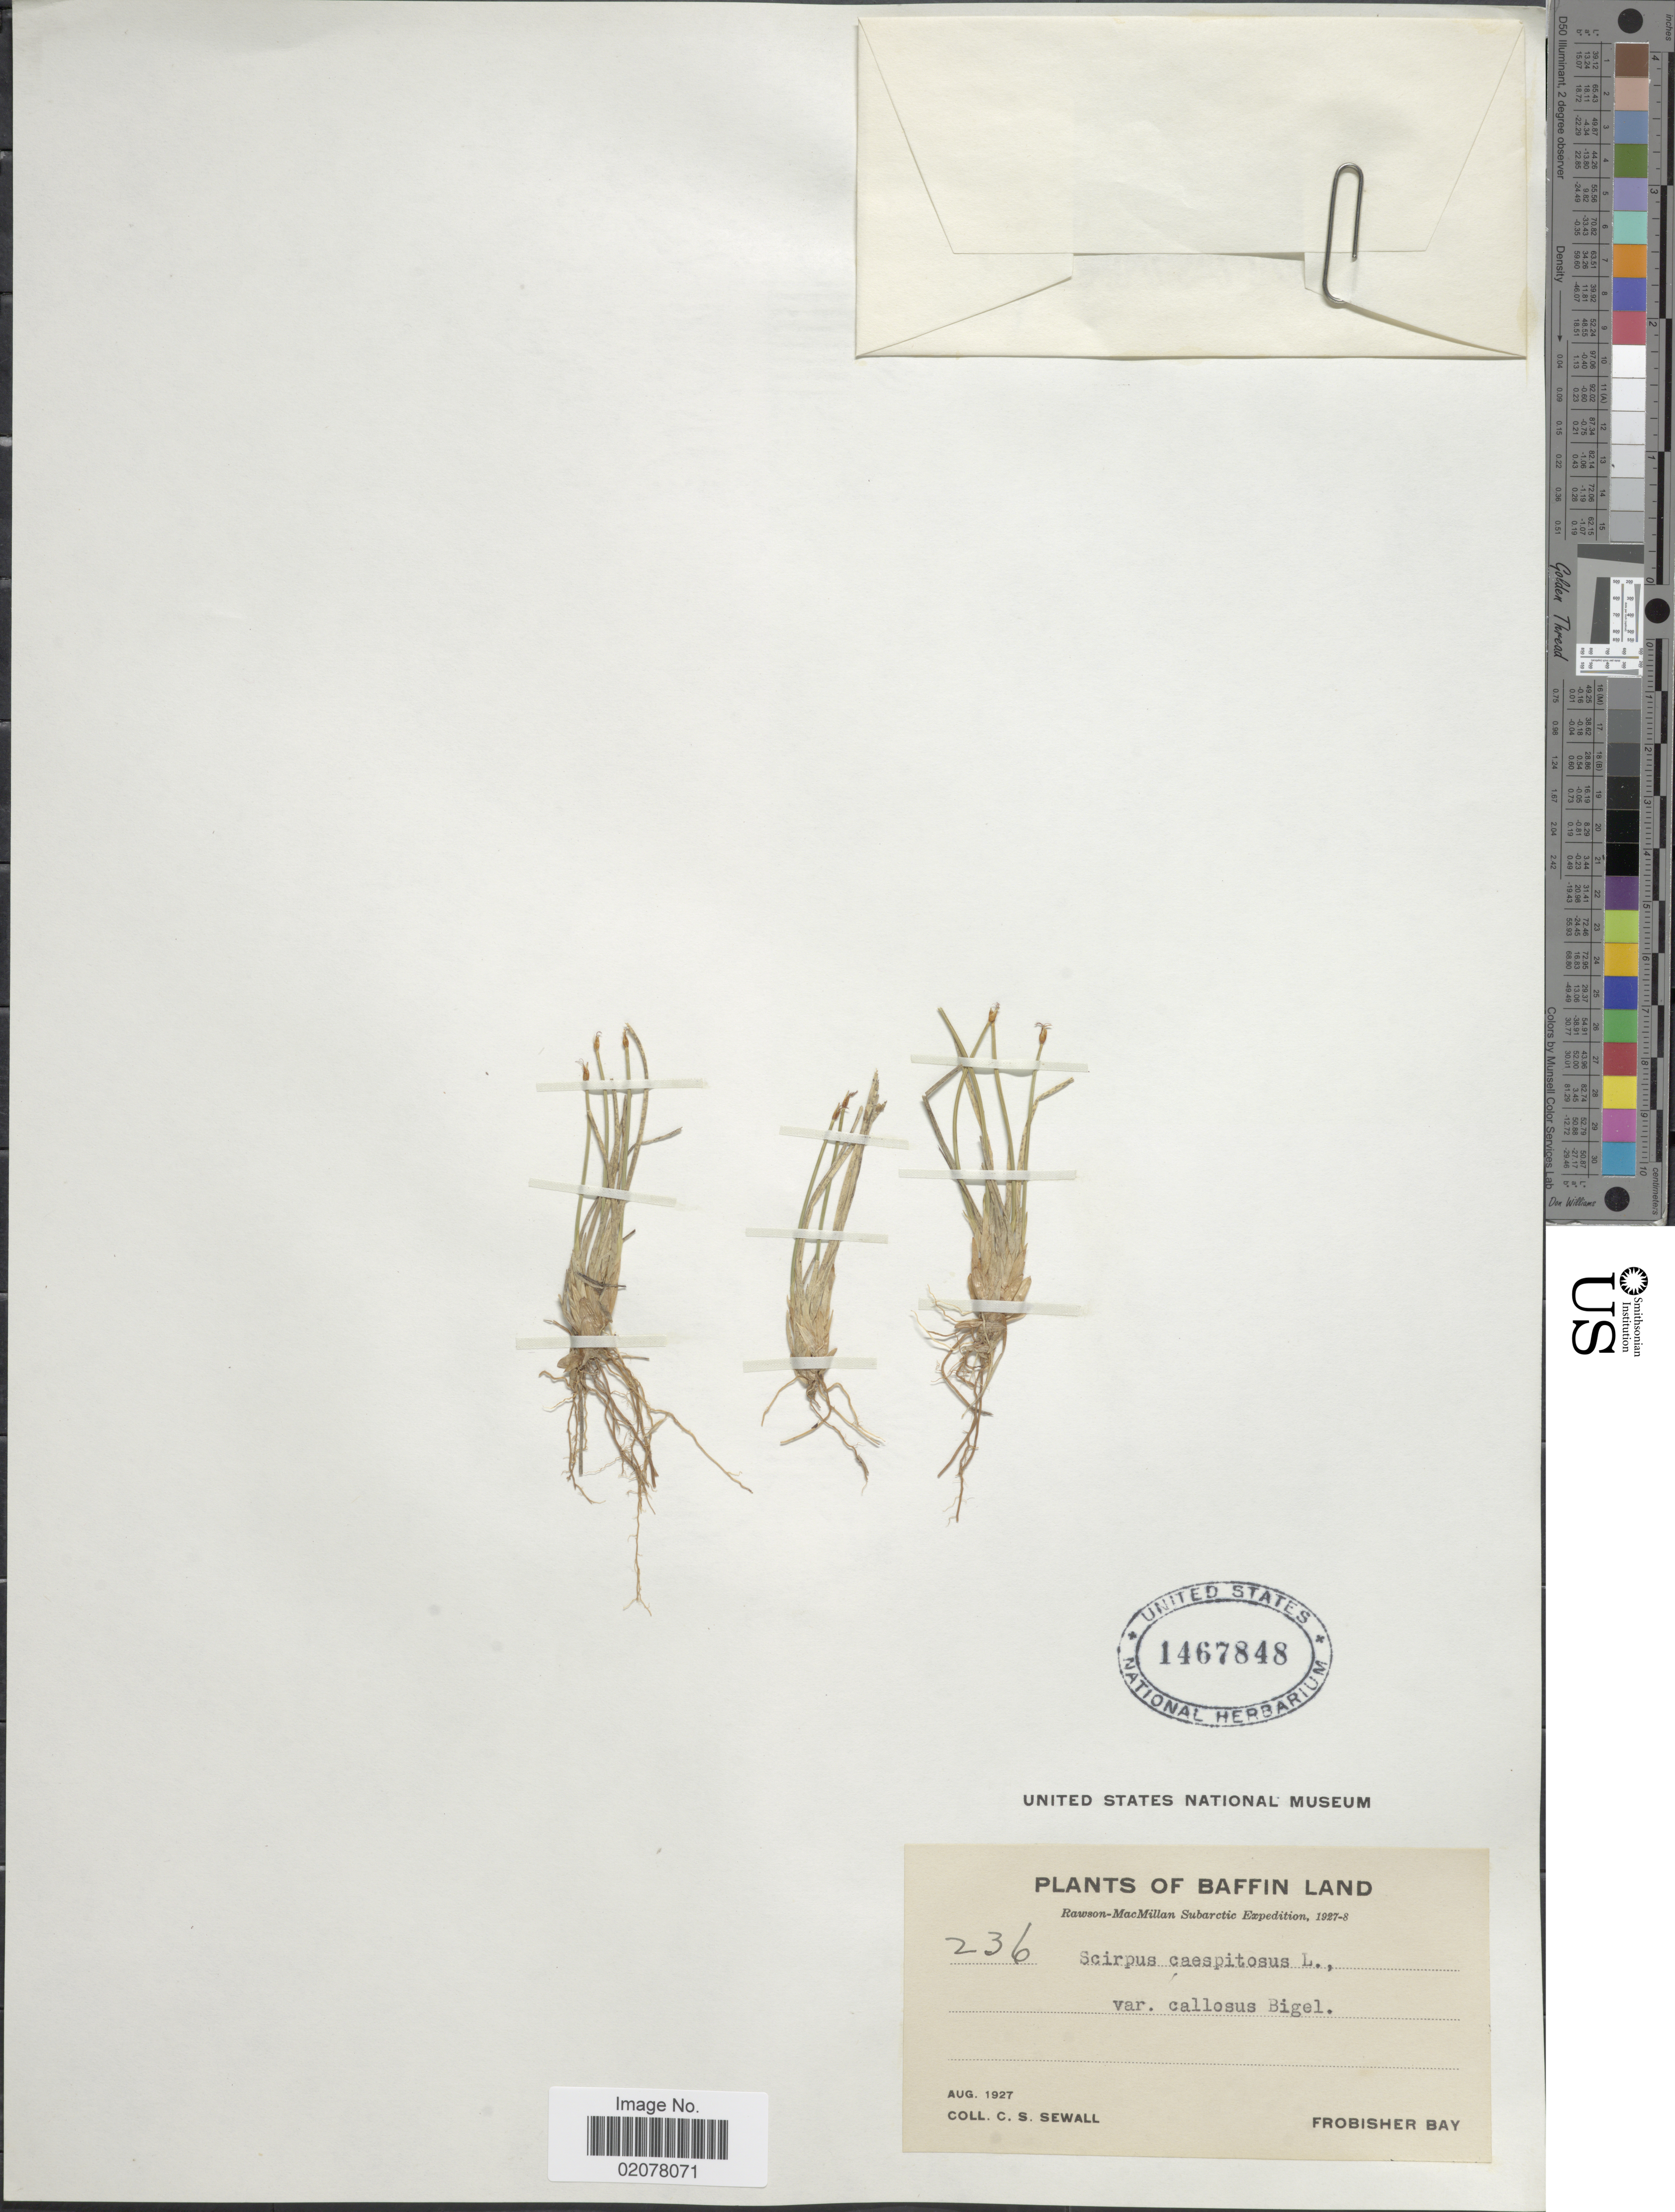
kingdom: Plantae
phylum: Tracheophyta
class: Liliopsida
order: Poales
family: Cyperaceae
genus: Trichophorum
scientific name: Trichophorum cespitosum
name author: (L.) Hartm.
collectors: C. Sewall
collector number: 236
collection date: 1927/1928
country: Canada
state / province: Nunavut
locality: Baffin land. Frobisher Bay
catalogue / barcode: US 1467848